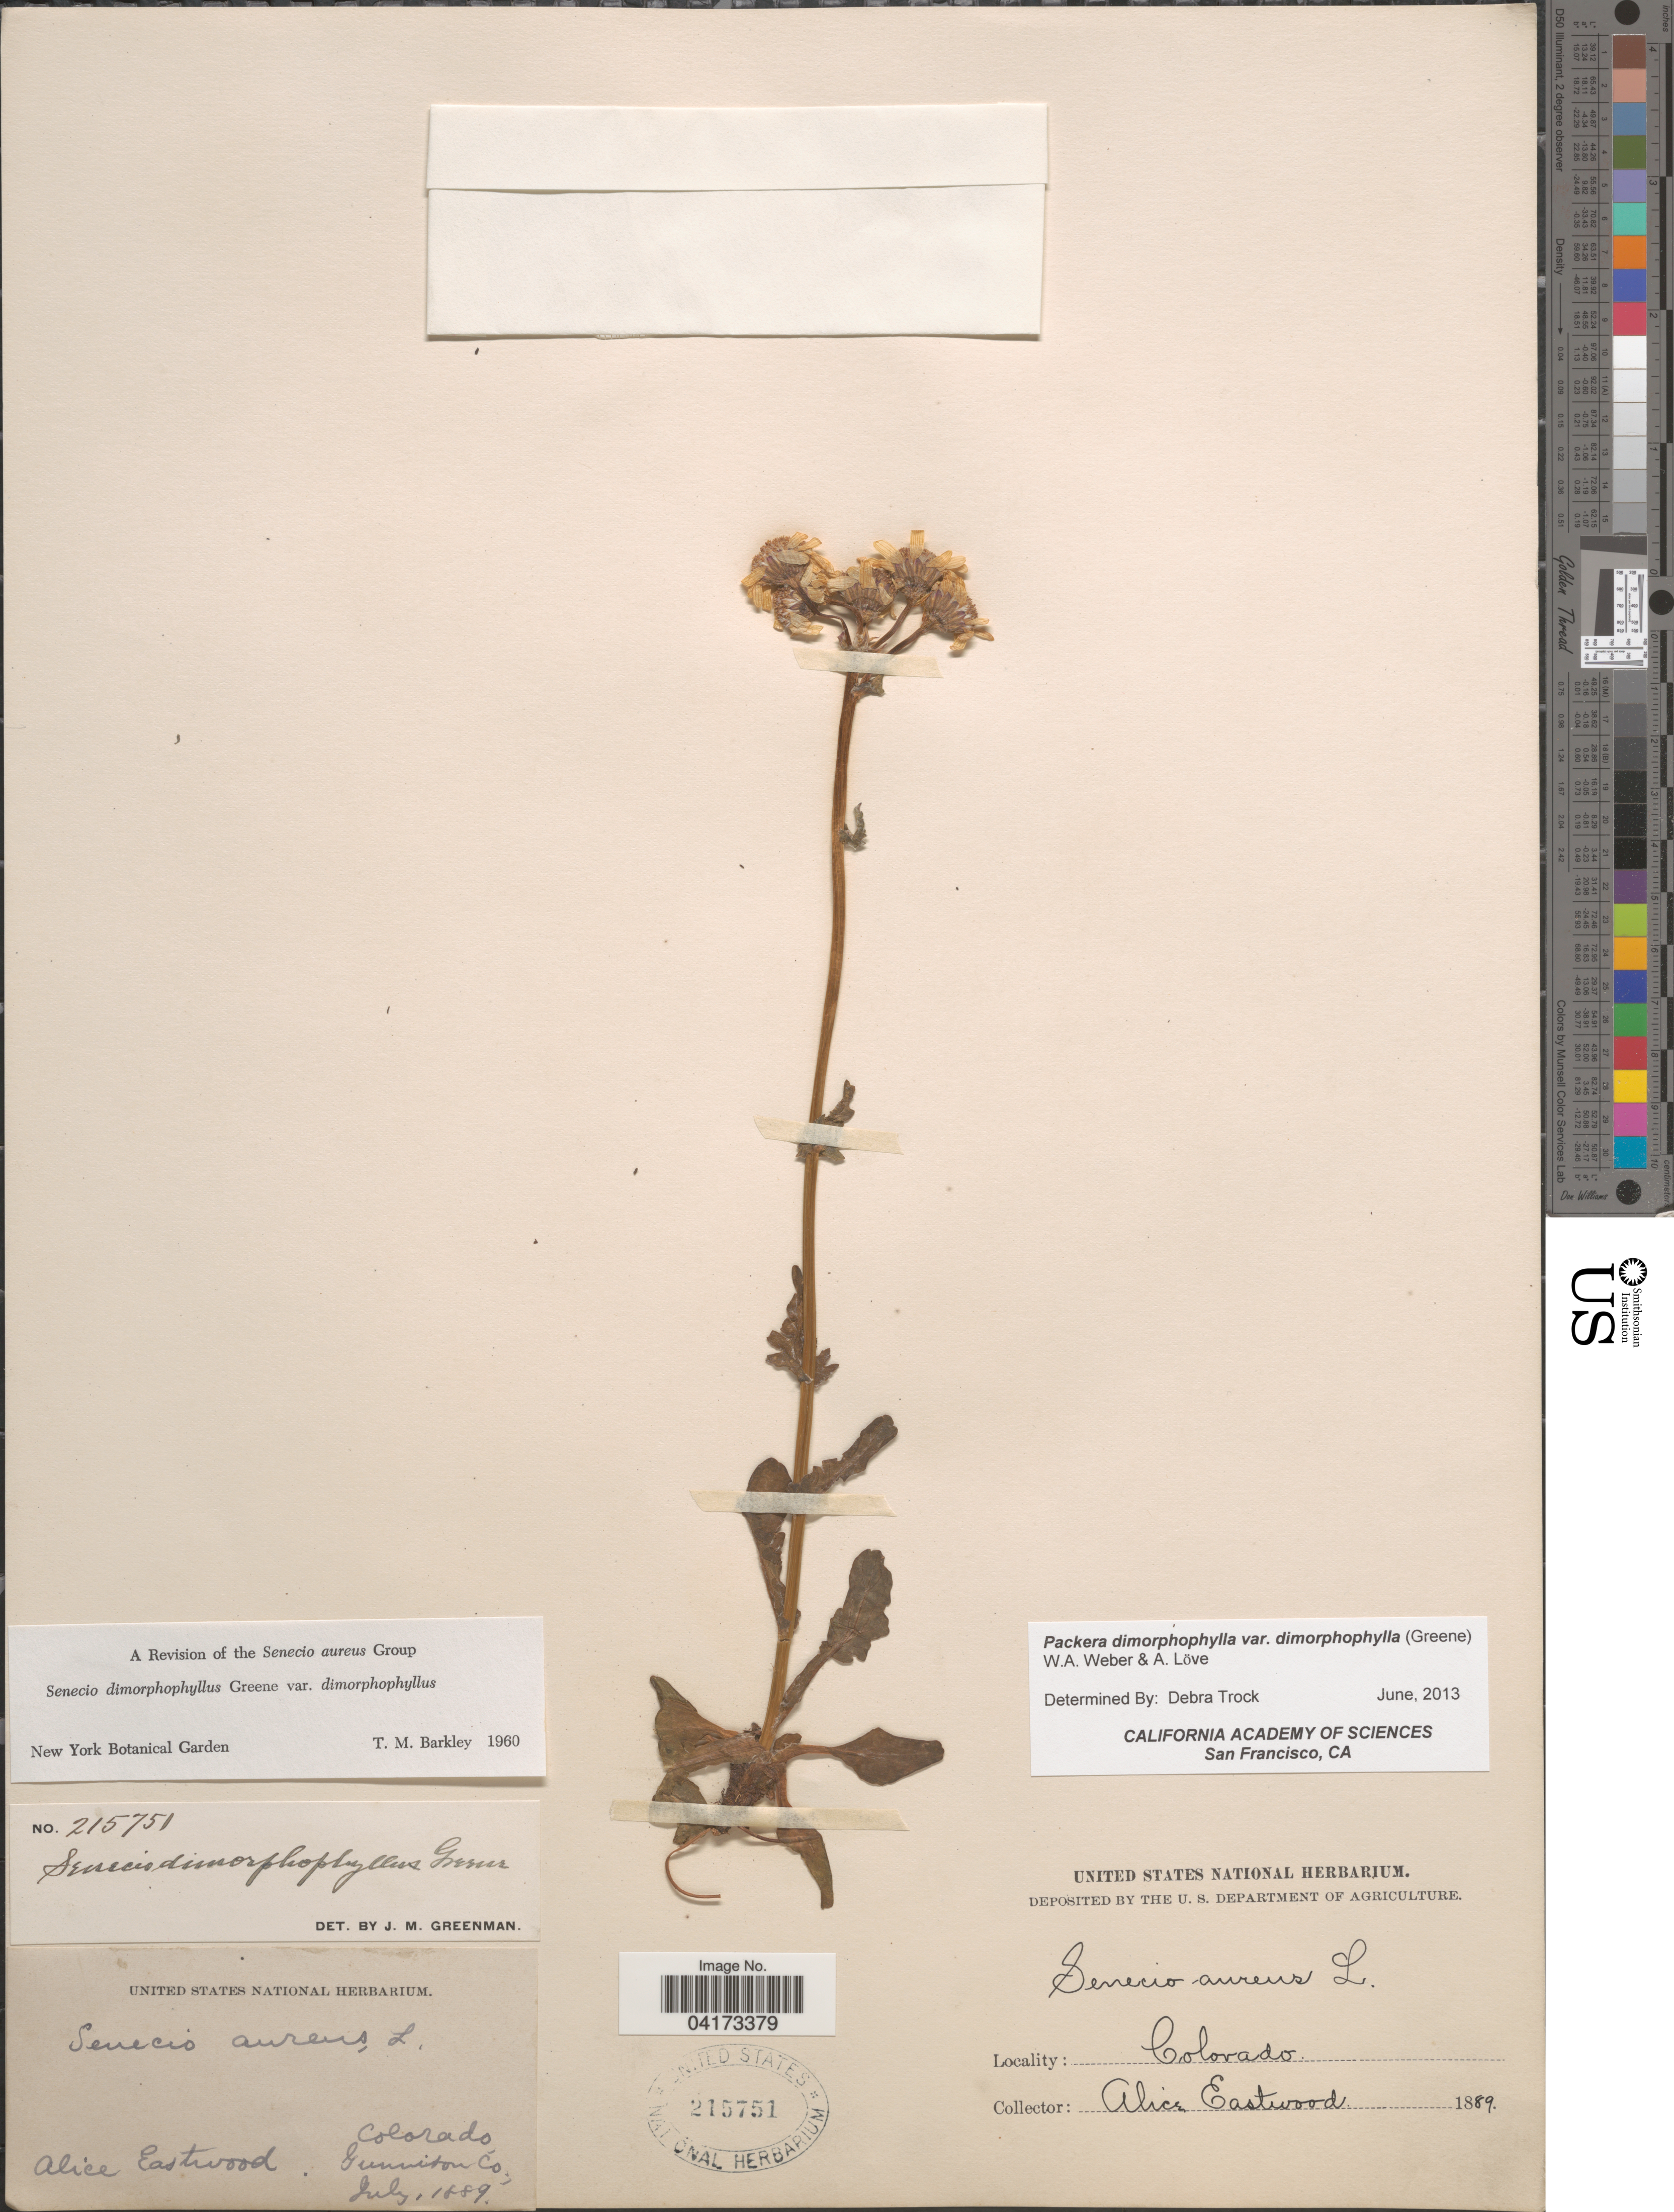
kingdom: Plantae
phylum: Tracheophyta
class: Magnoliopsida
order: Asterales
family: Asteraceae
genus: Packera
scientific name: Packera dimorphophylla var. dimorphophylla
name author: (Greene) W.A. Weber & Á. Löve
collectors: A. Eastwood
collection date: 1889-07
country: United States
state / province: Colorado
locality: Gunnison Co.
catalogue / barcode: US 215751